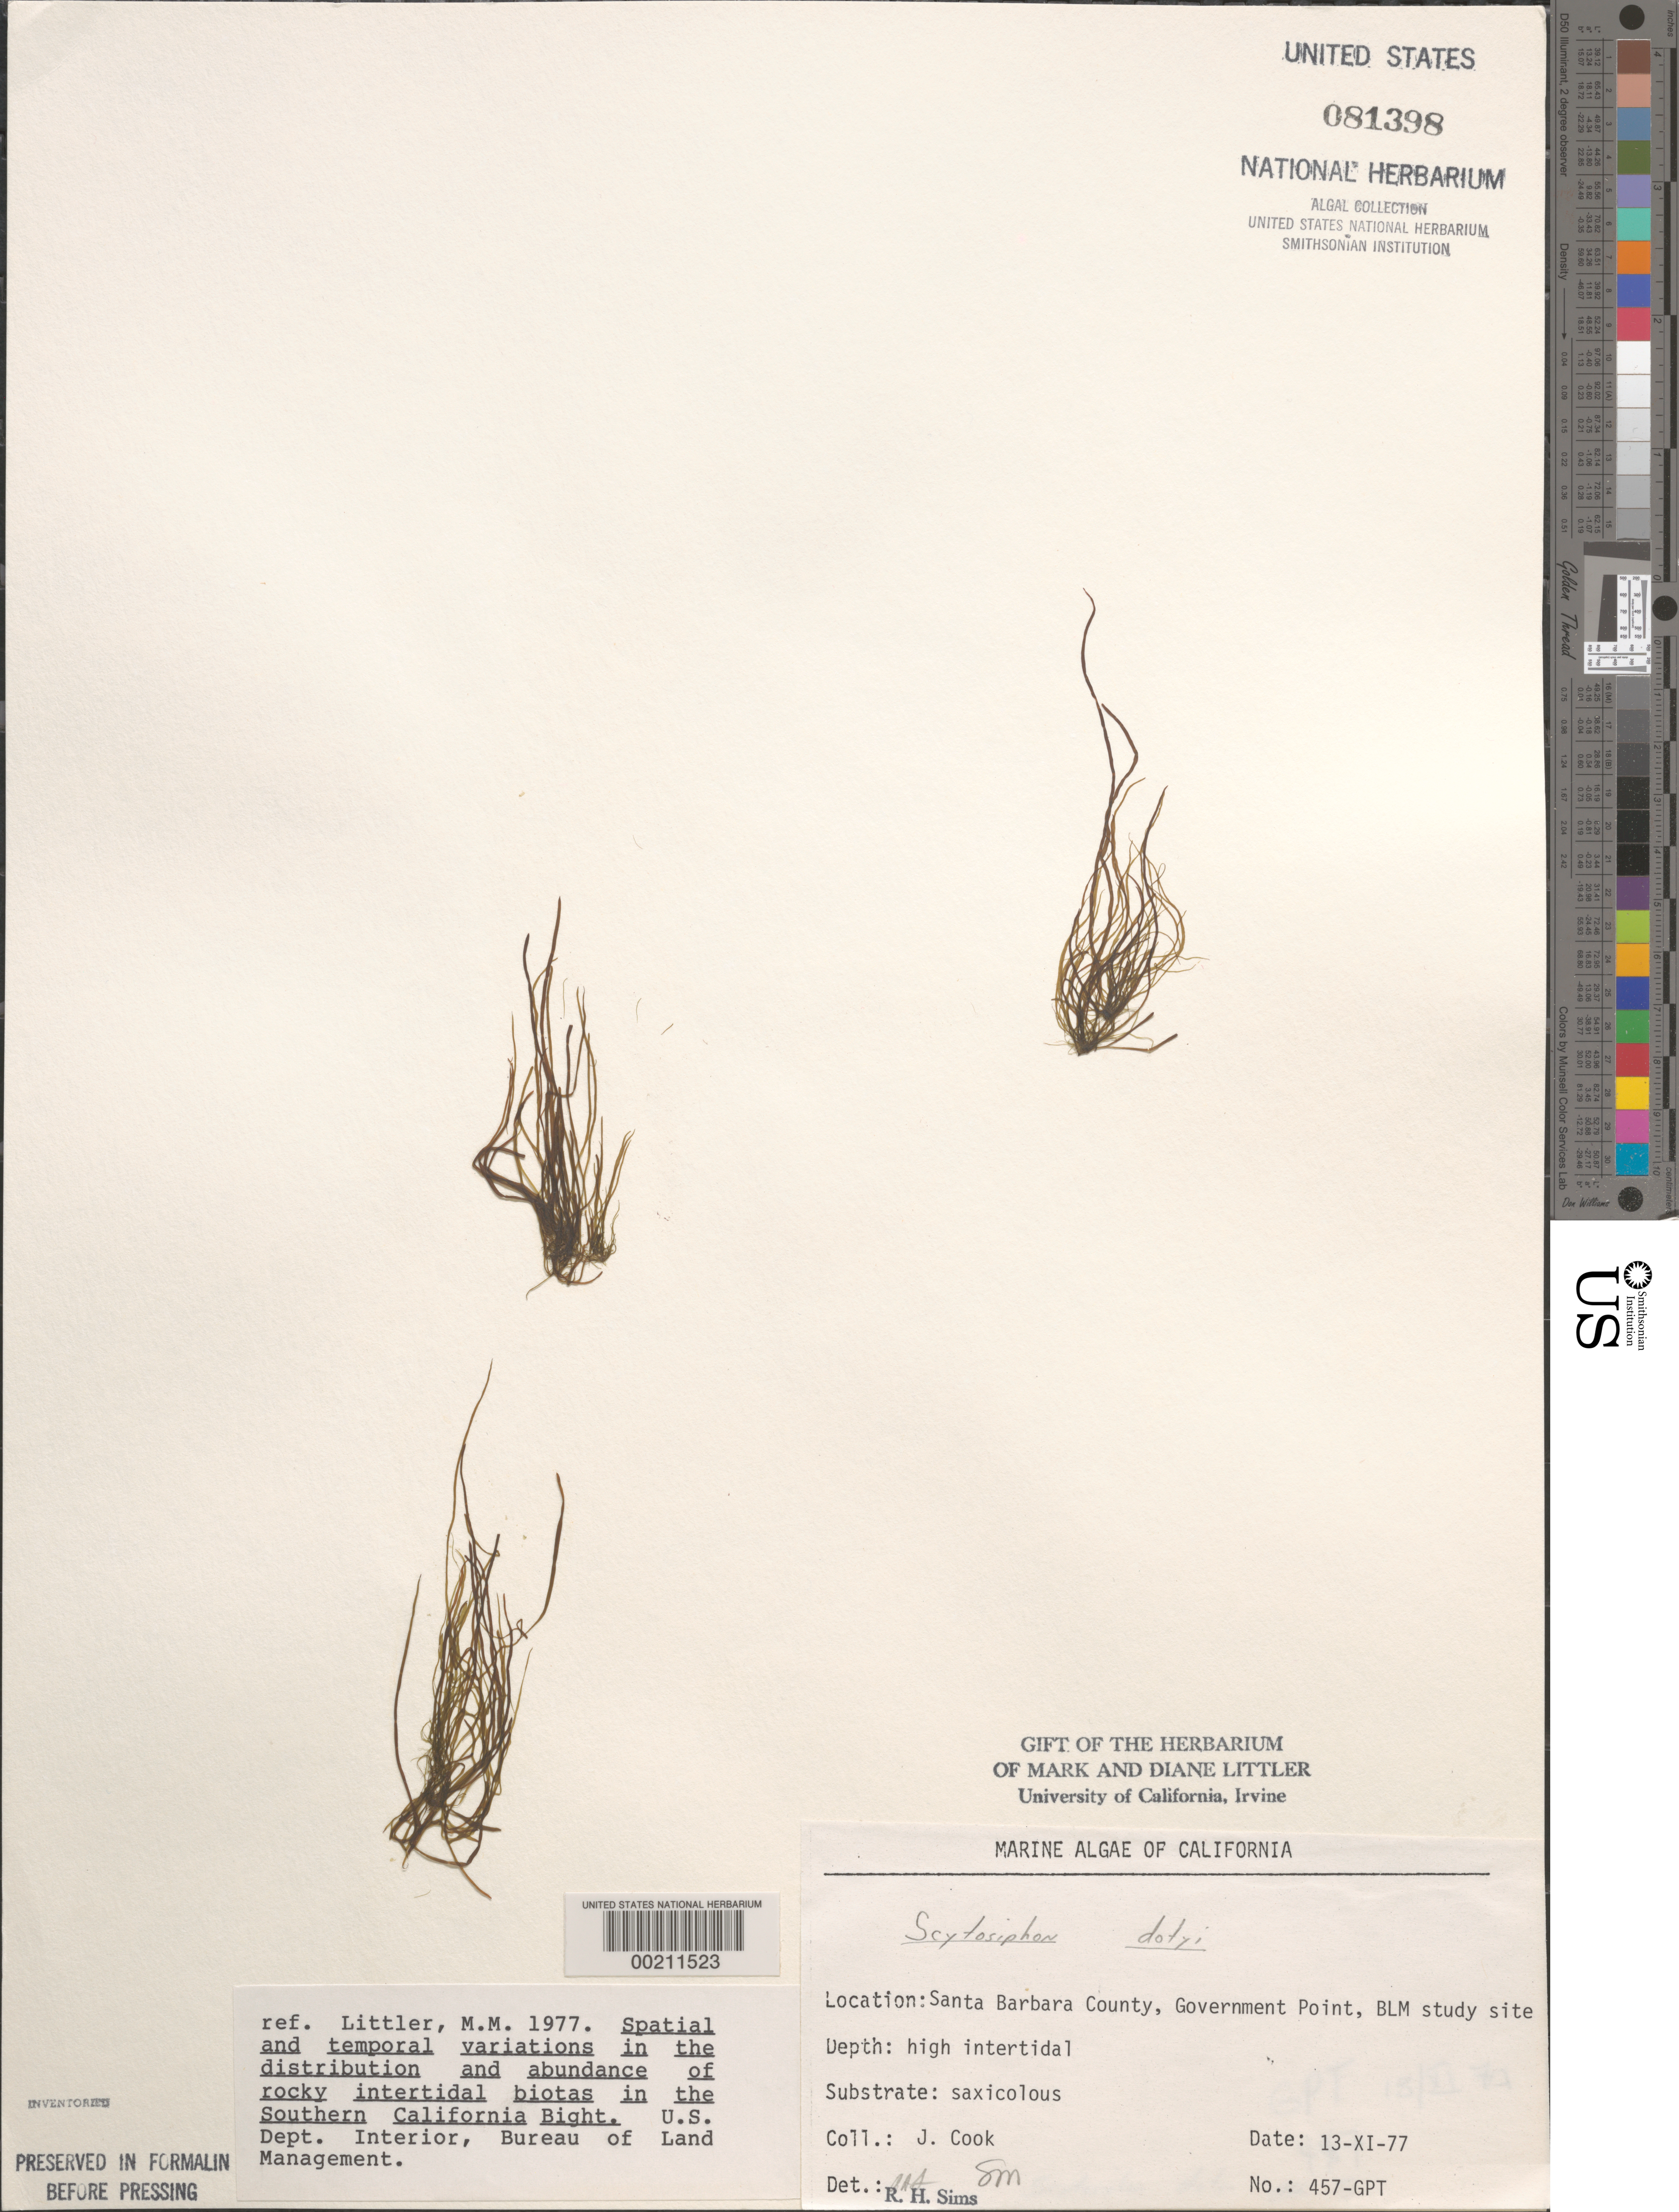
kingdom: Chromista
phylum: Ochrophyta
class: Phaeophyceae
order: Scytosiphonales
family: Scytosiphonaceae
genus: Scytosiphon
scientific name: Scytosiphon dotyi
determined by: Sims, Robert H.; Murray, S. N.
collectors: J. Cook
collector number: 457-GPT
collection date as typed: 13 Nov 1977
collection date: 1977-11-13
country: United States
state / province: California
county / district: Santa Barbara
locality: Government Point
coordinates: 34 26'31"N, 120 24'06"W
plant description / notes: BLM-SOCALBIGHT Rocky Intertidal Survey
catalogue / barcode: US 81398